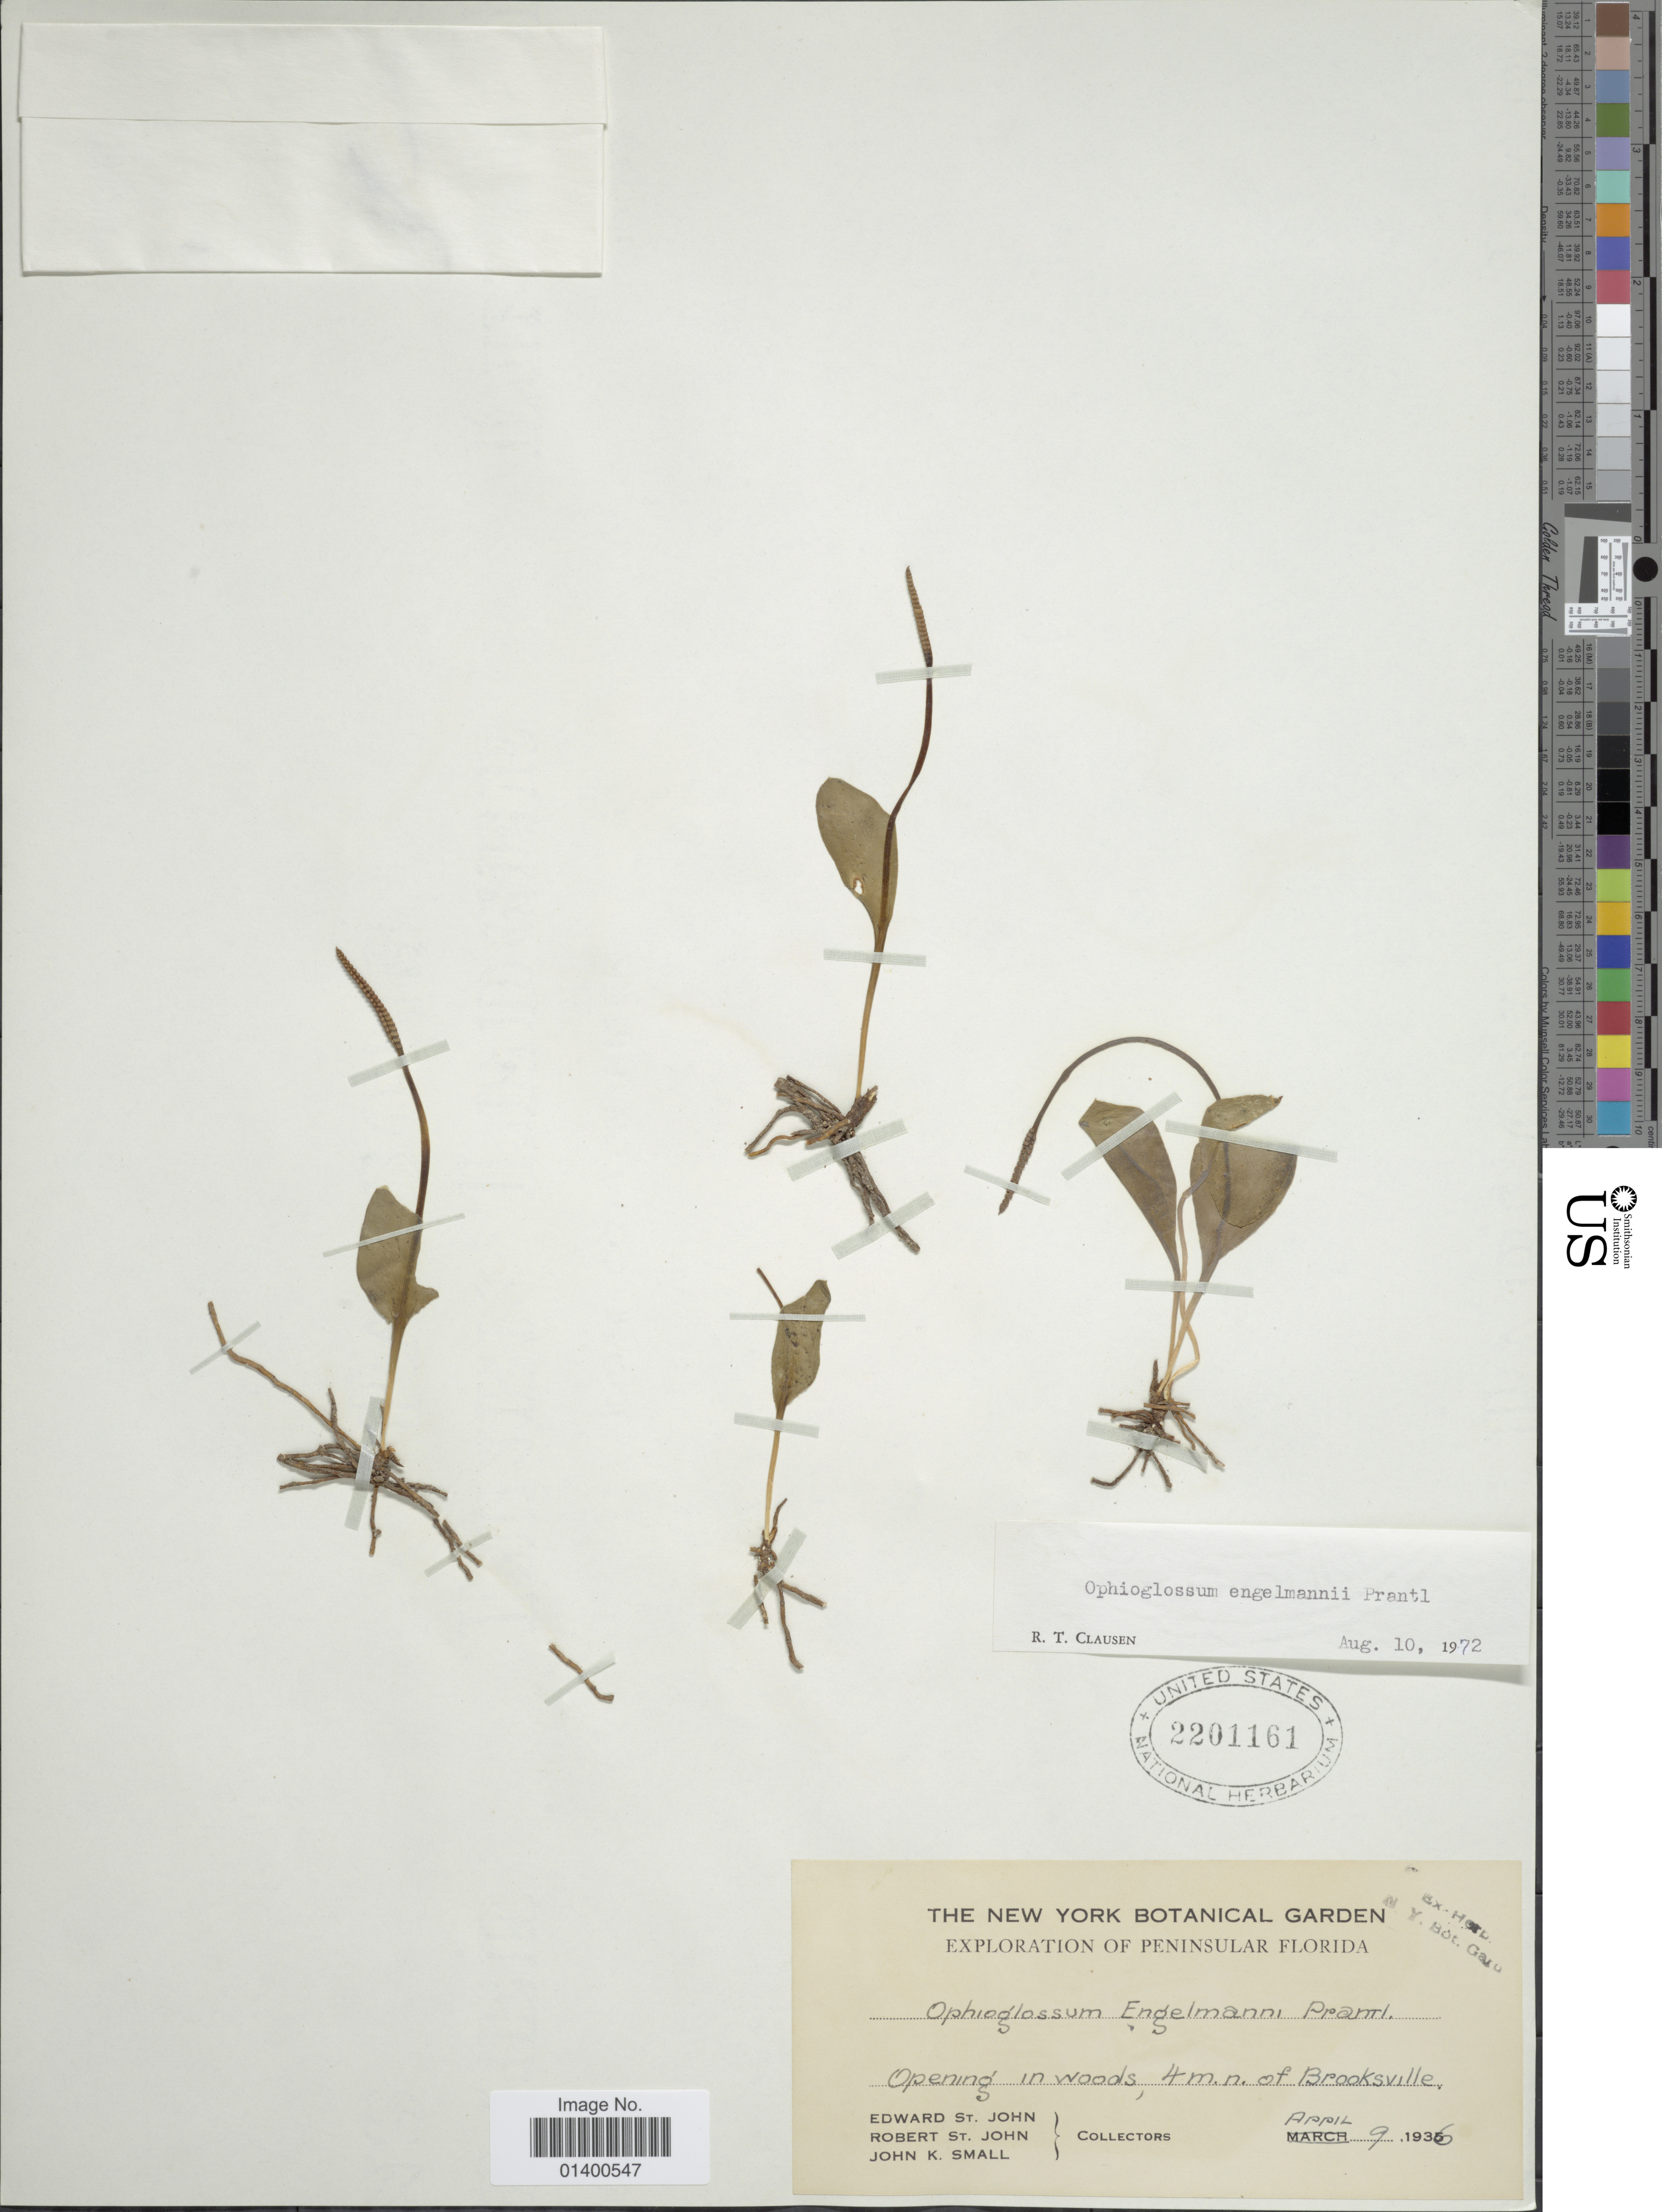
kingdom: Plantae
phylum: Tracheophyta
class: Polypodiopsida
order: Ophioglossales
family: Ophioglossaceae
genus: Ophioglossum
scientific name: Ophioglossum engelmannii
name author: Prantl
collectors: E. P. St. John, R. P. St. John & J. K. Small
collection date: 1936-04-09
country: United States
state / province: Florida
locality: Peninsular Florida, 4 m. n. of Brooksville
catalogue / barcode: US 2201161